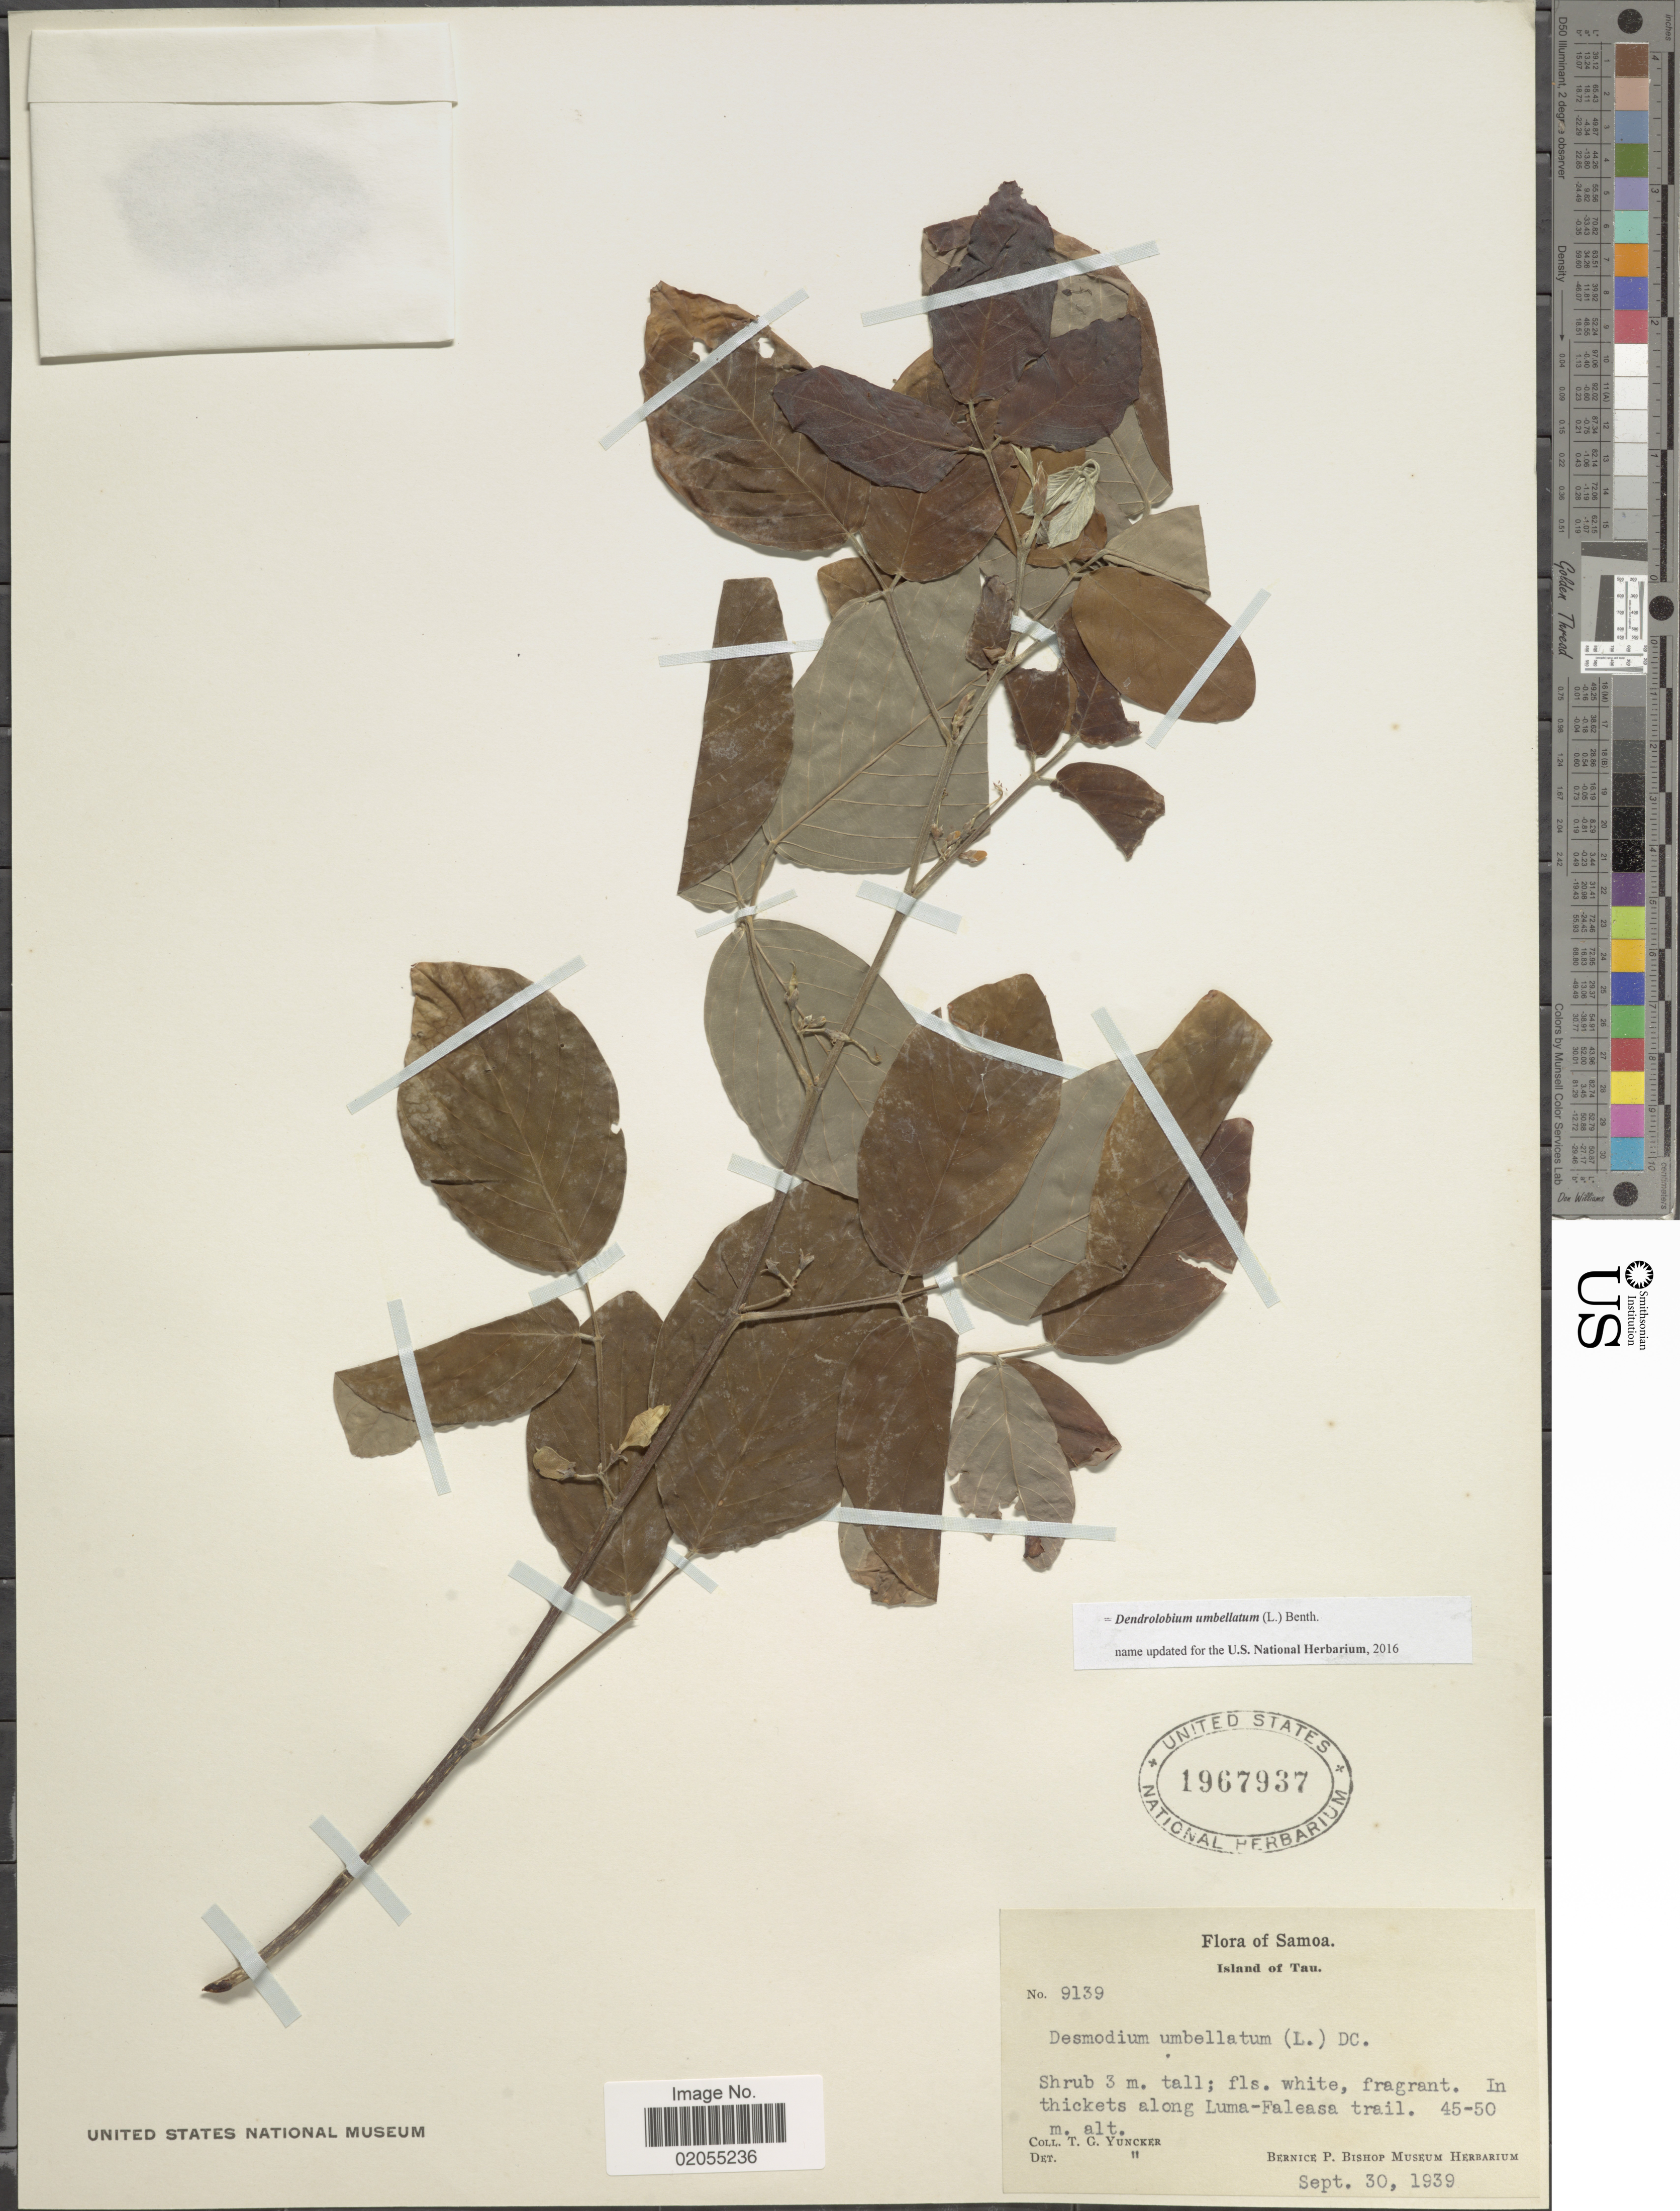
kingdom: Plantae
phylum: Tracheophyta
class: Magnoliopsida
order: Fabales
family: Fabaceae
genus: Dendrolobium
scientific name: Dendrolobium umbellatum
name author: (L.) Benth.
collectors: T. G. Yuncker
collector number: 9139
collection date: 1939-09-30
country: American Samoa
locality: Samoa, Island of Tau, along Luma-Faleasa trail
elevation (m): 45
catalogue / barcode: US 1967937